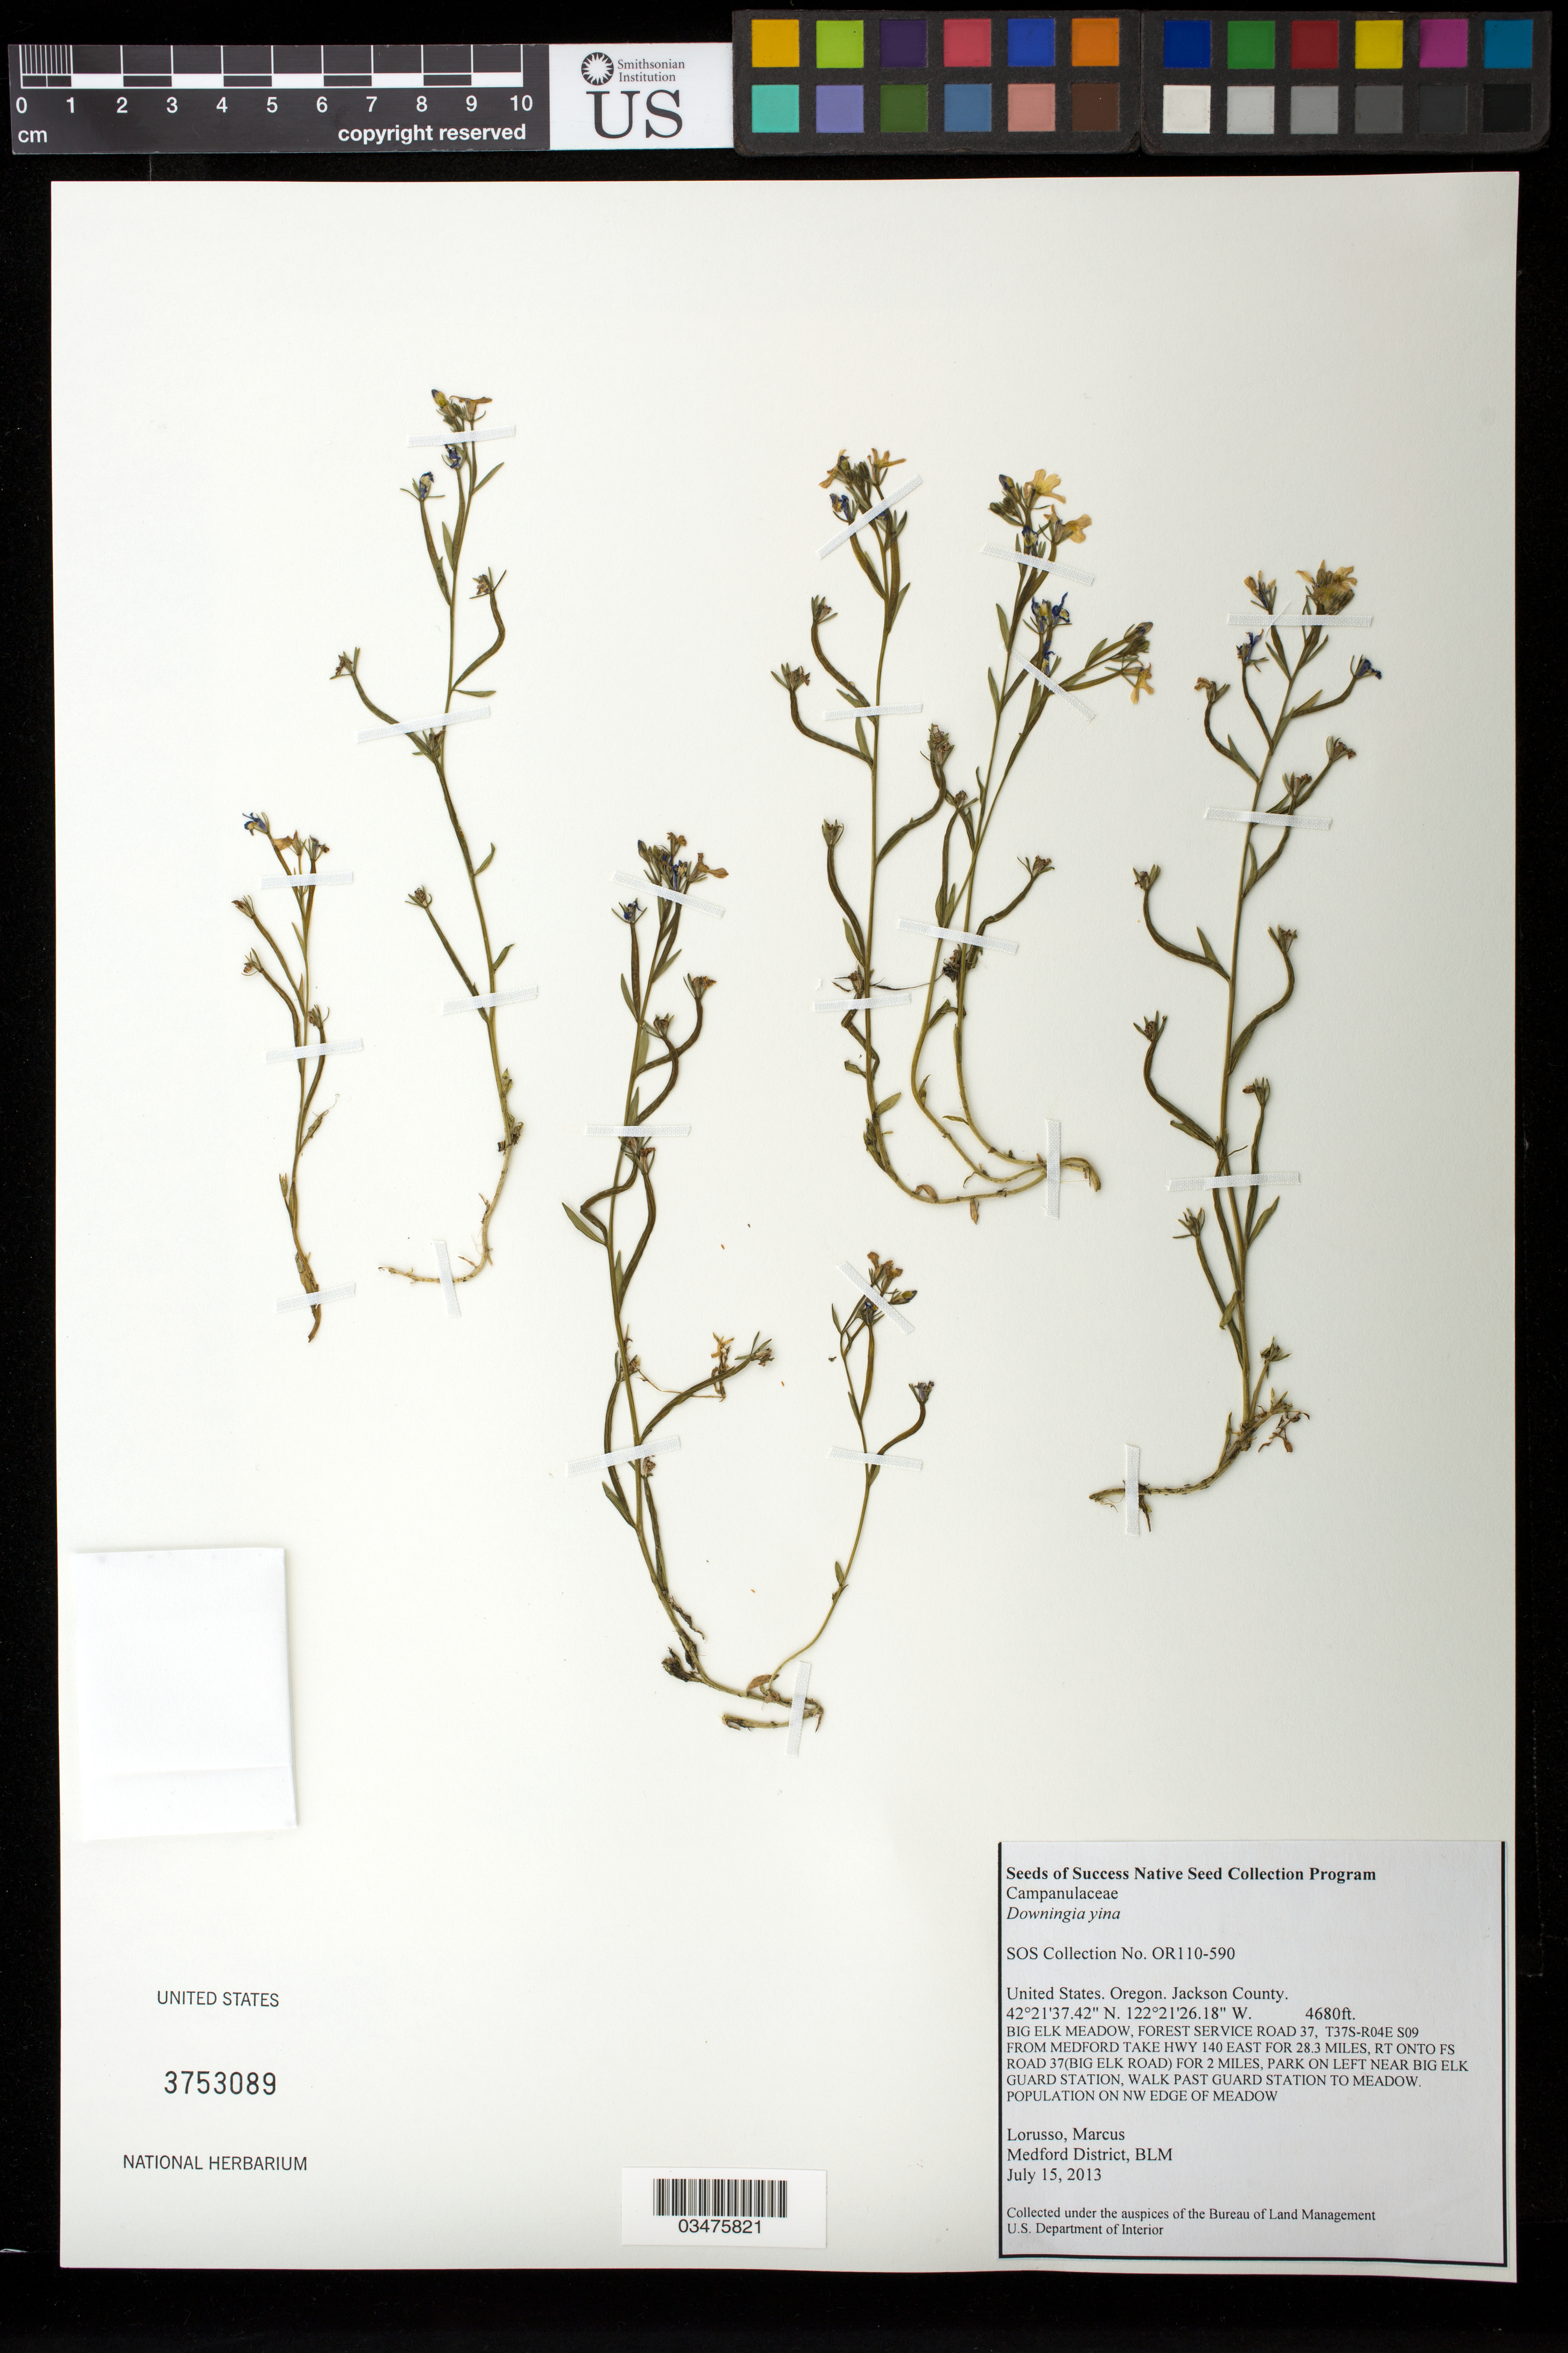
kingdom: Plantae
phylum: Tracheophyta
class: Magnoliopsida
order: Asterales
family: Campanulaceae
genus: Downingia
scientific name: Downingia yina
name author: Applegate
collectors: M. Lorusso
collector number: OR110-590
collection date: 2013-07-15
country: United States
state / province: Oregon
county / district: Jackson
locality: Big Elk Meadow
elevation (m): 1426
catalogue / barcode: US 3753089